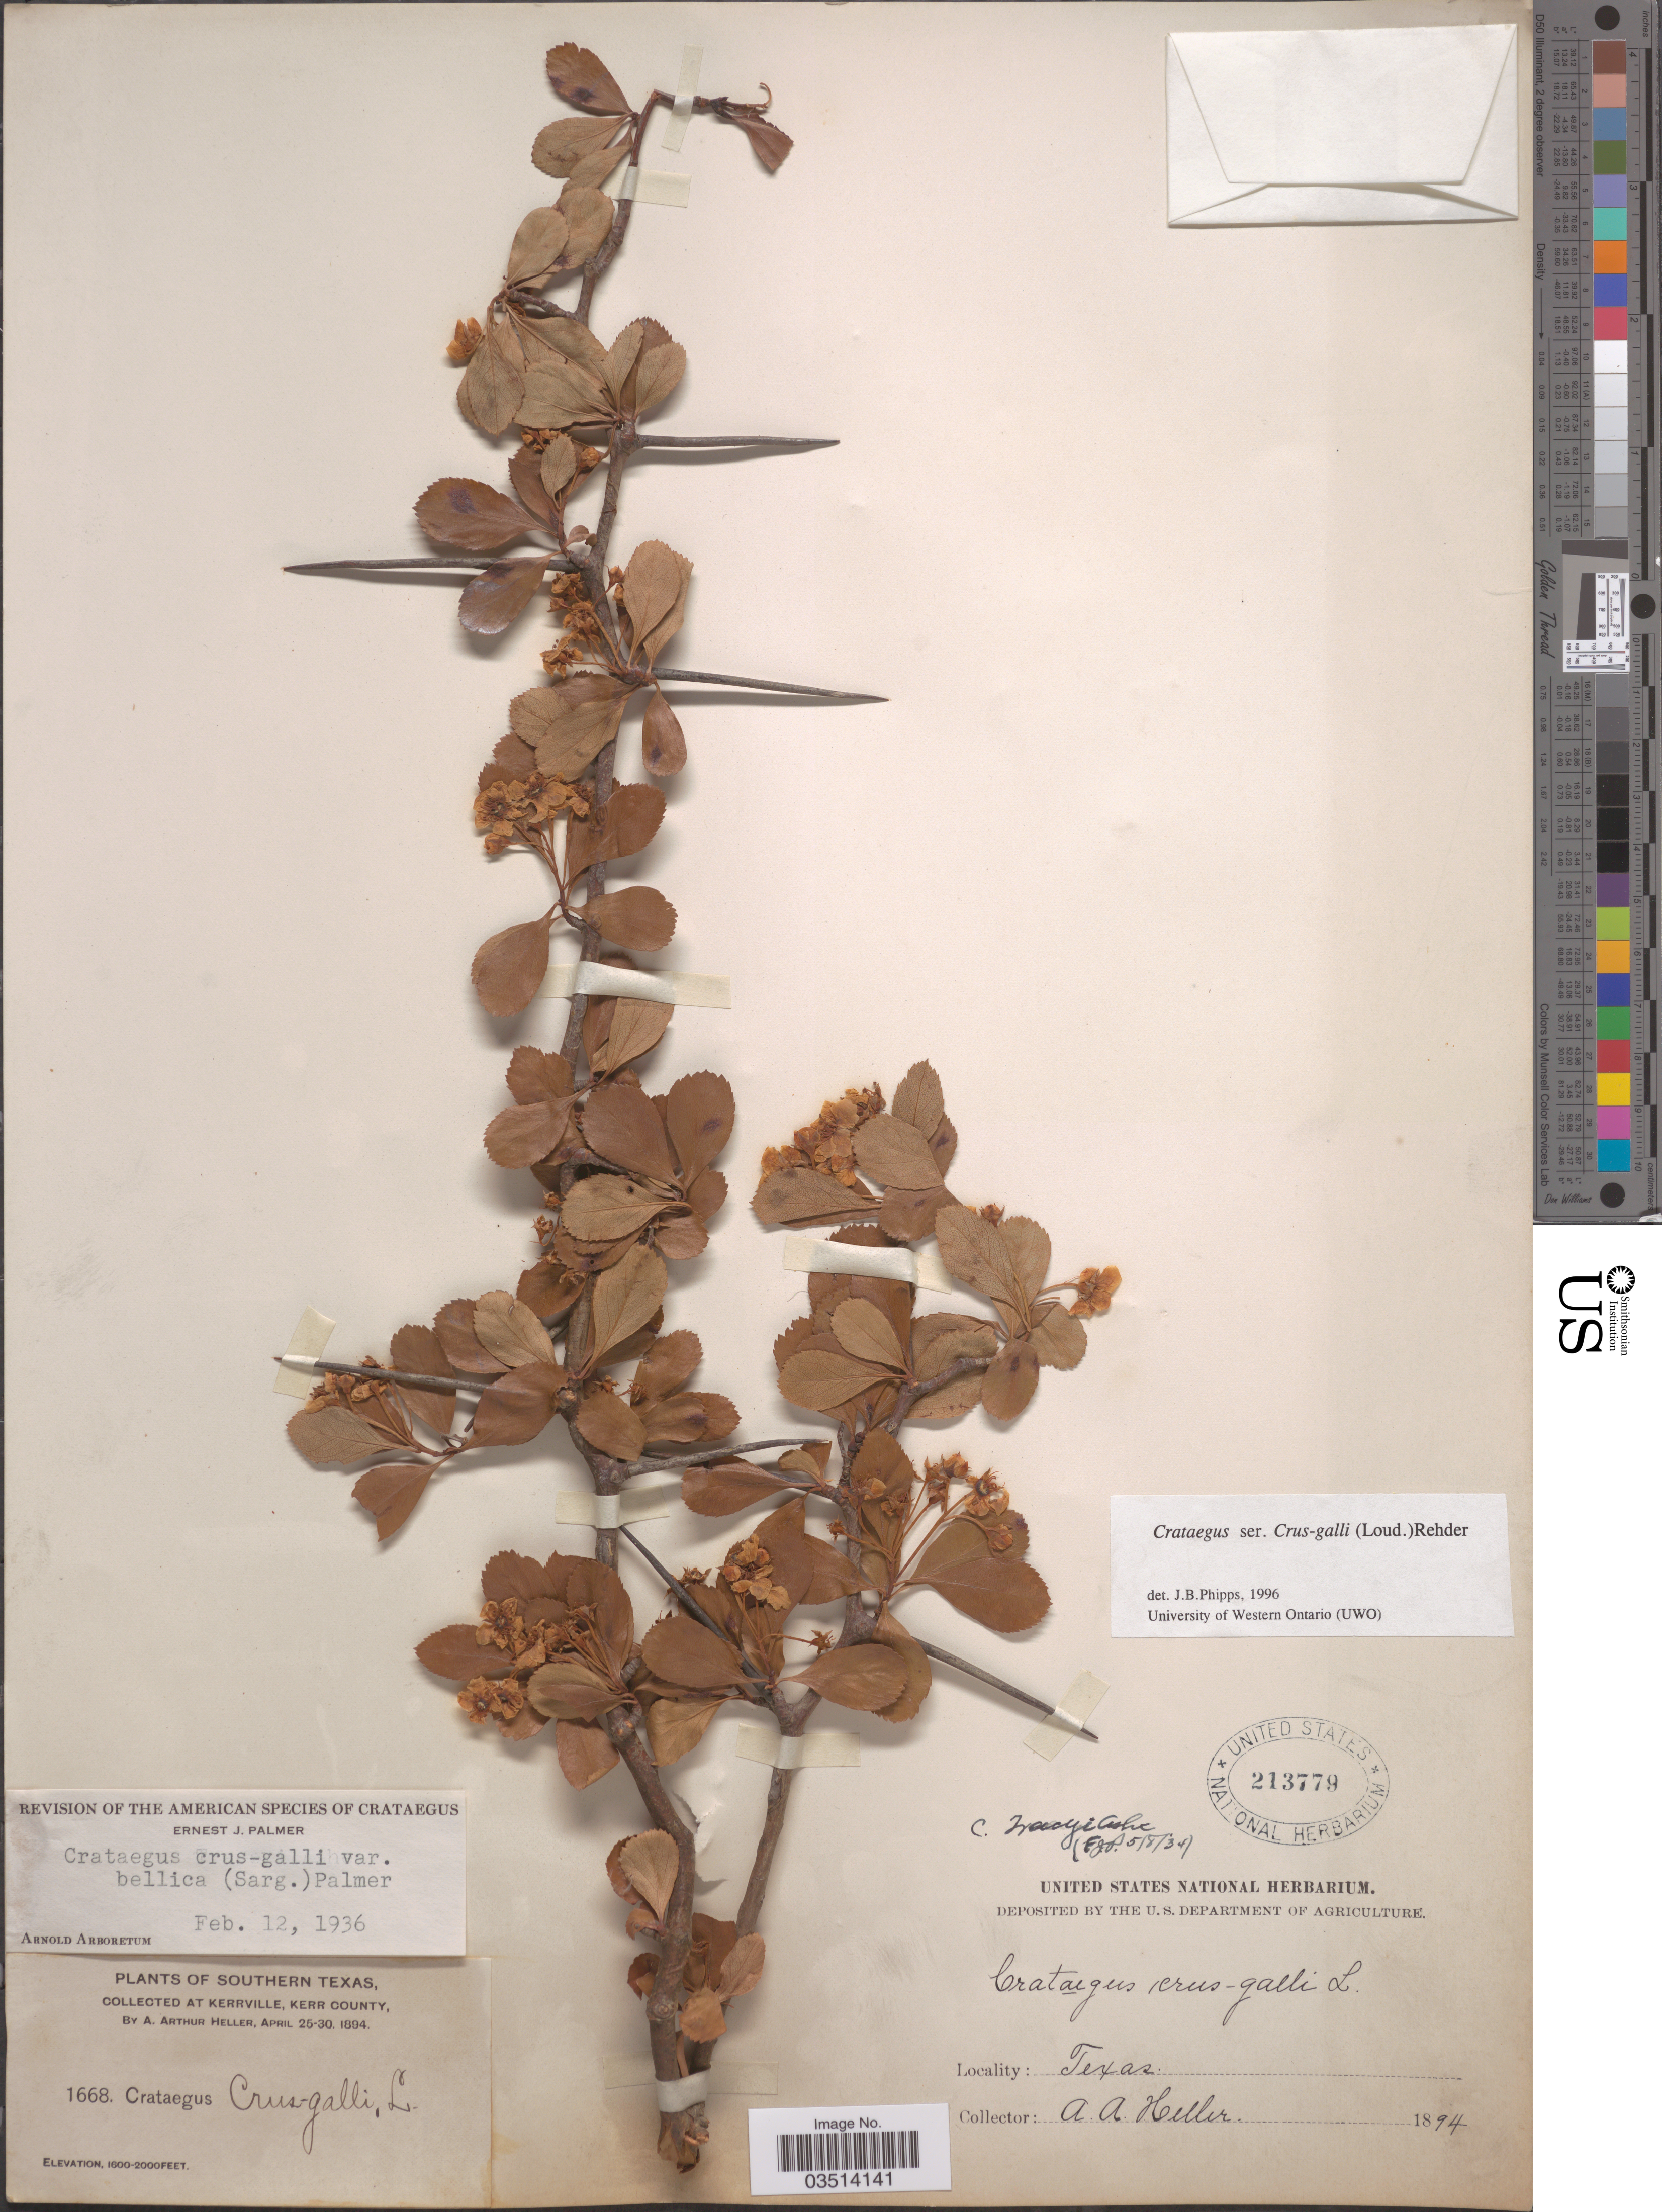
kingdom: Plantae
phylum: Tracheophyta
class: Magnoliopsida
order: Rosales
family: Rosaceae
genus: Crataegus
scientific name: Crataegus crus-galli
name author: L.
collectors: A. A. Heller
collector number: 1668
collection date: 1894-04-25/1894-04-30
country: United States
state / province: Texas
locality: Southern Texas, Kerrville, Kerr County.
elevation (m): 488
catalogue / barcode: US 213779